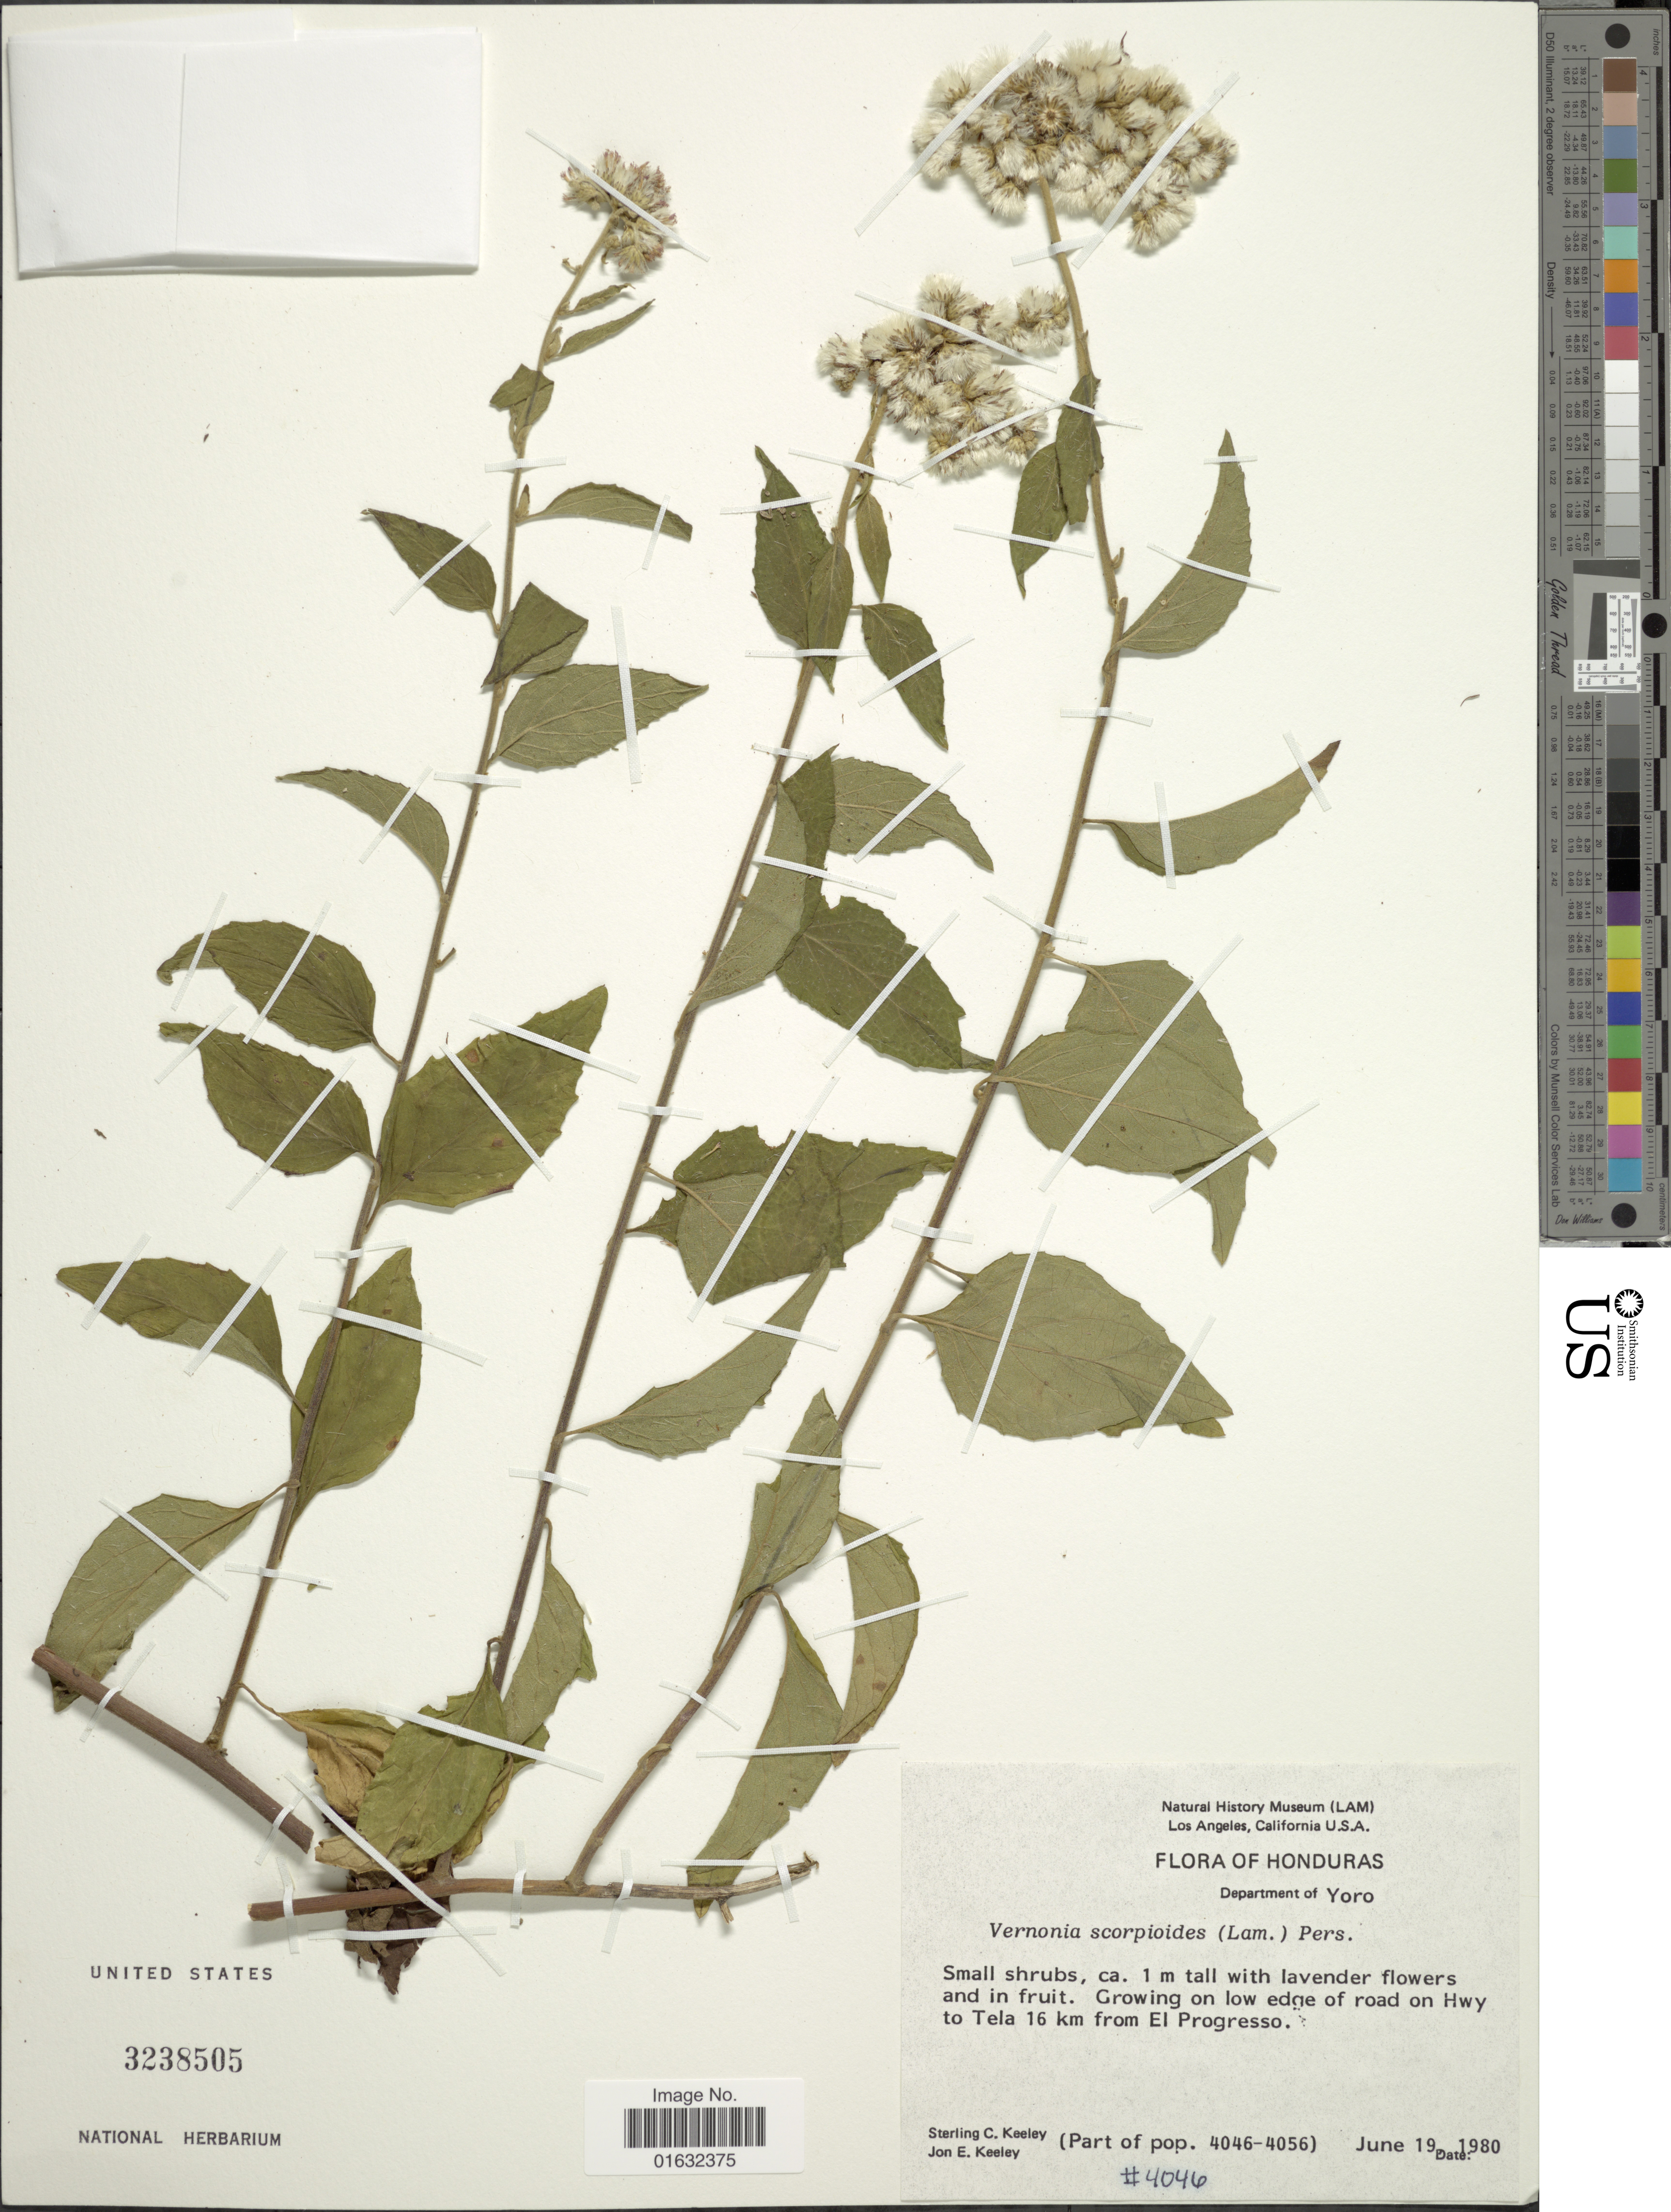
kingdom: Plantae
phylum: Tracheophyta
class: Magnoliopsida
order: Asterales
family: Asteraceae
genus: Cyrtocymura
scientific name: Cyrtocymura scorpioides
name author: (Lam.) H. Rob.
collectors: S. C. Keeley & J. E. Keeley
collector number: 4046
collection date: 1980-06-19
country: Honduras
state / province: Yoro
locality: Growing on low edge of road on Hwy to Tela 16 km from El Progresso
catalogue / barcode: US 3238505